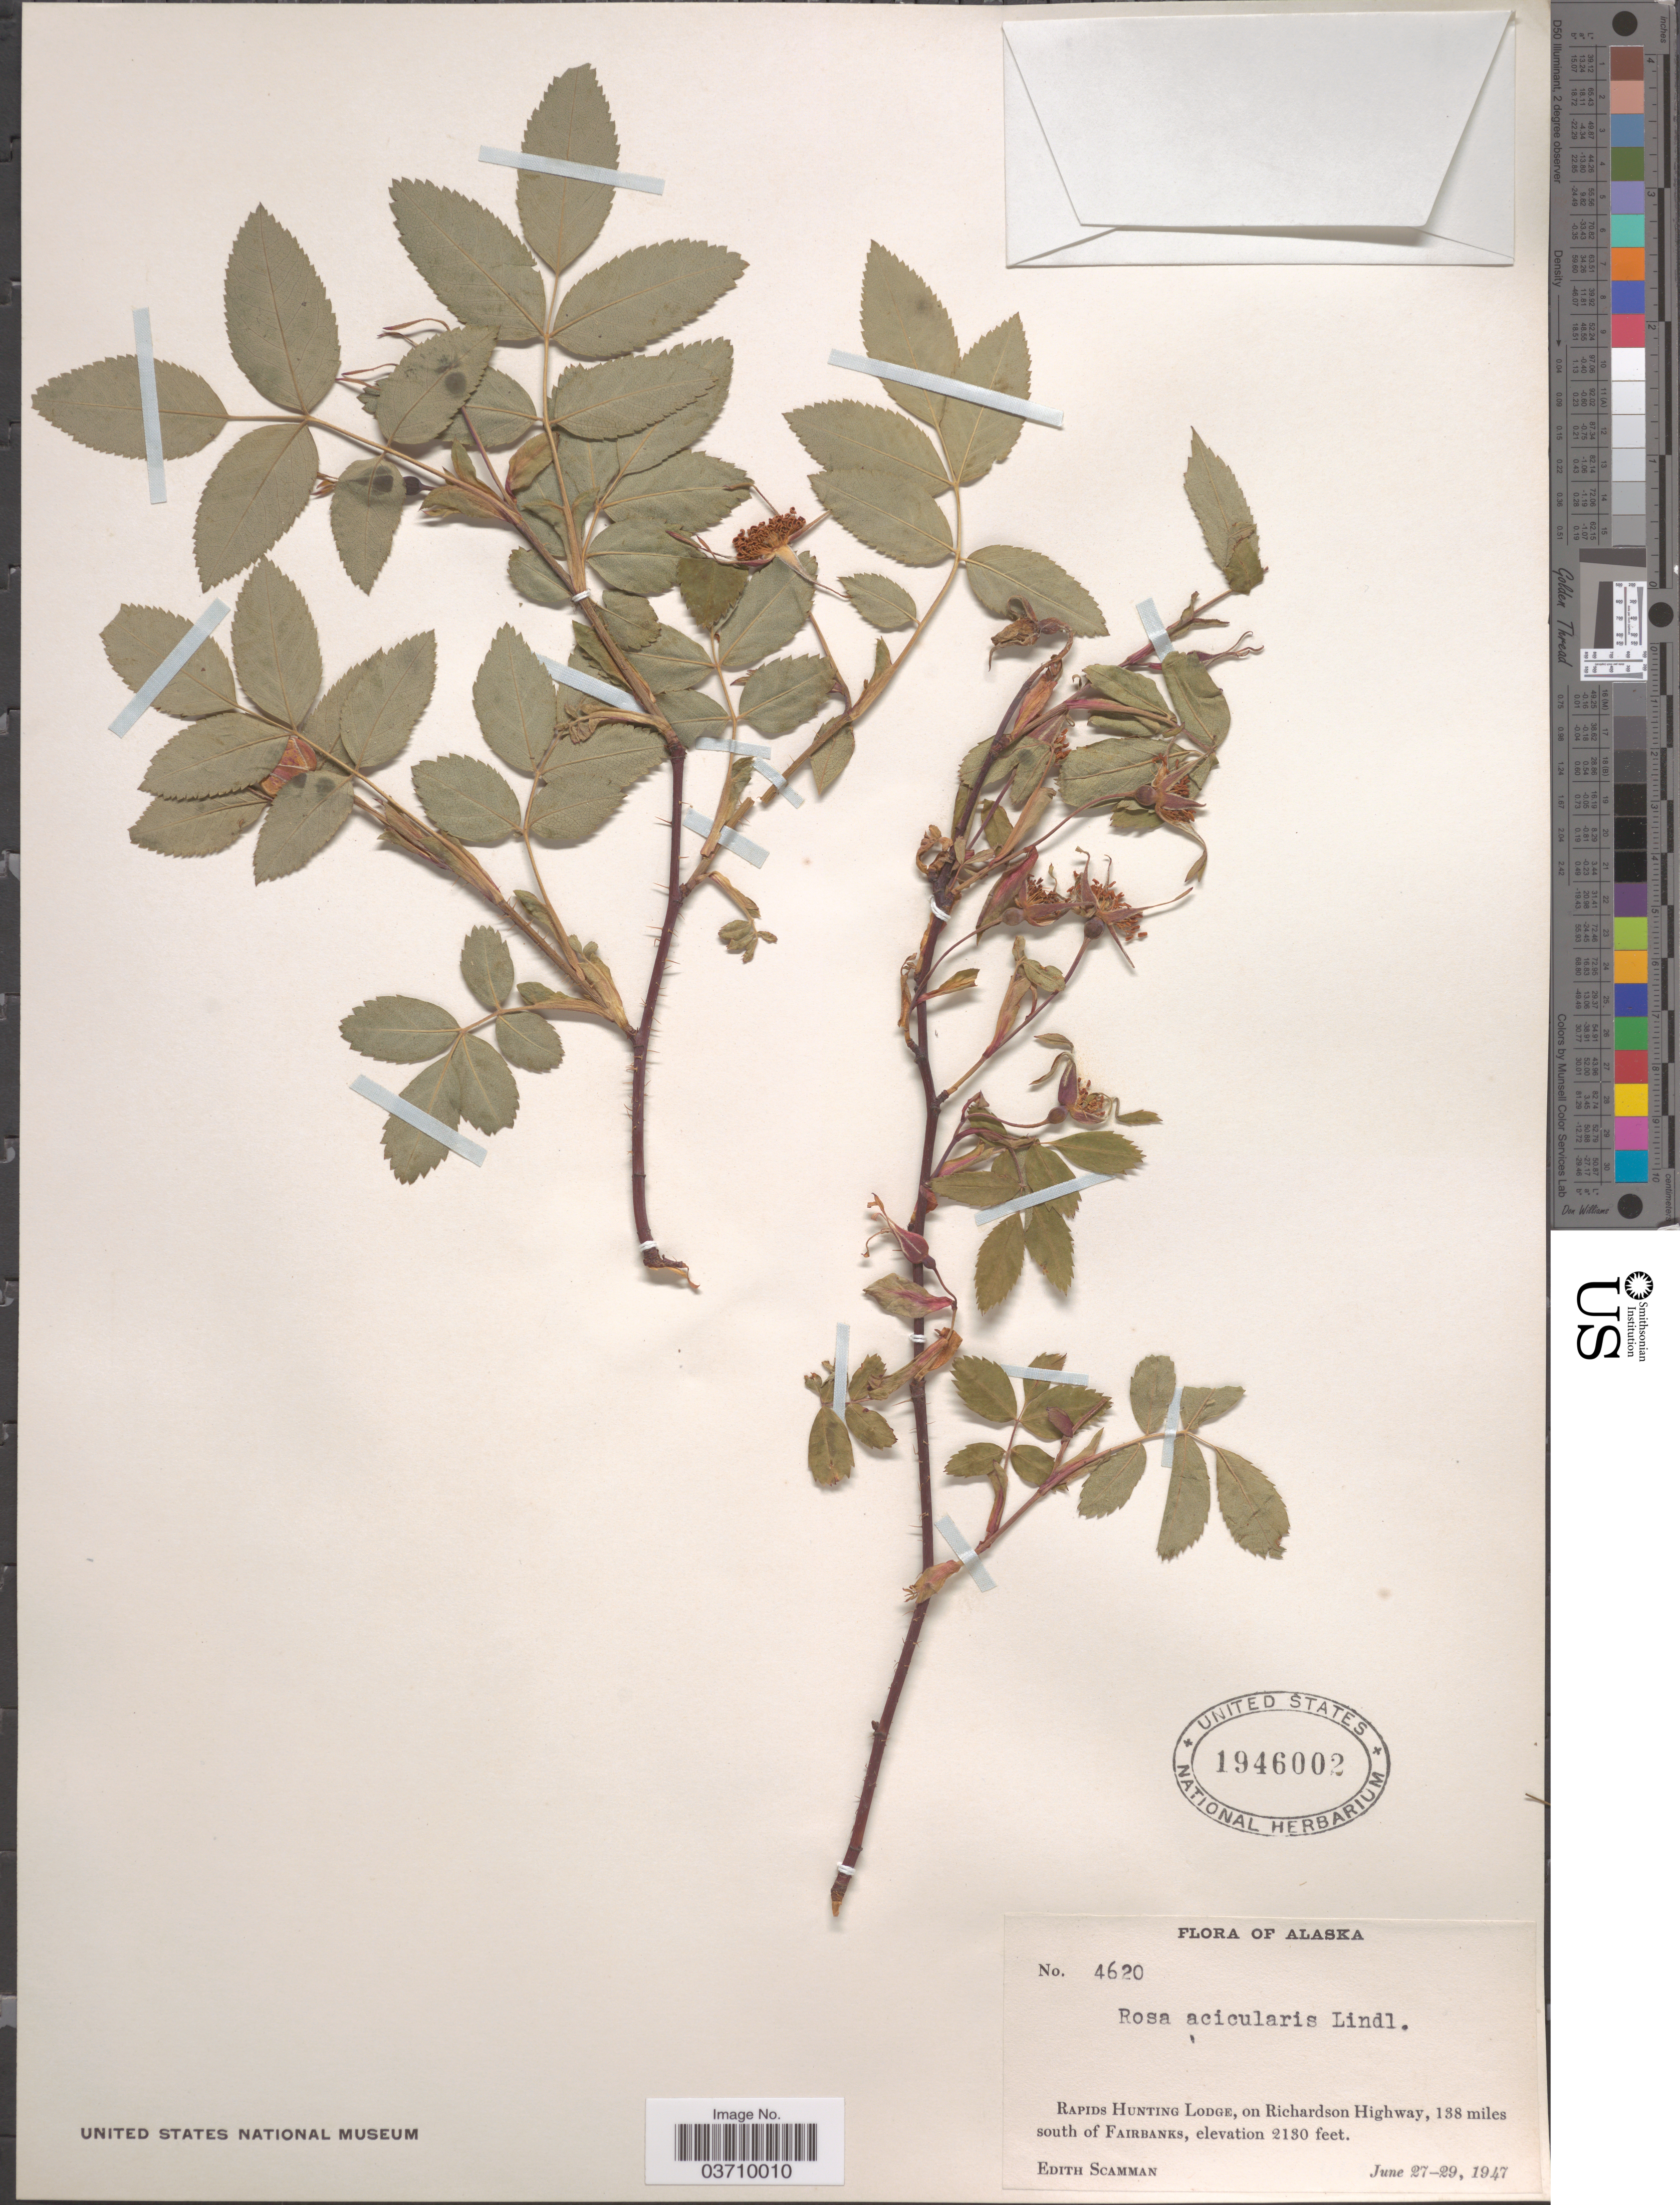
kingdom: Plantae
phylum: Tracheophyta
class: Magnoliopsida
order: Rosales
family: Rosaceae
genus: Rosa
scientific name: Rosa acicularis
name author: Lindl.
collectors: E. Scamman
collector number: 4620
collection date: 1947-06-27/1947-06-29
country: United States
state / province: Alaska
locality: Rapids Hunting Lodge, on Richardson Highway, 138 miles south of Fairbanks.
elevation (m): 649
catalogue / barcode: US 1946002